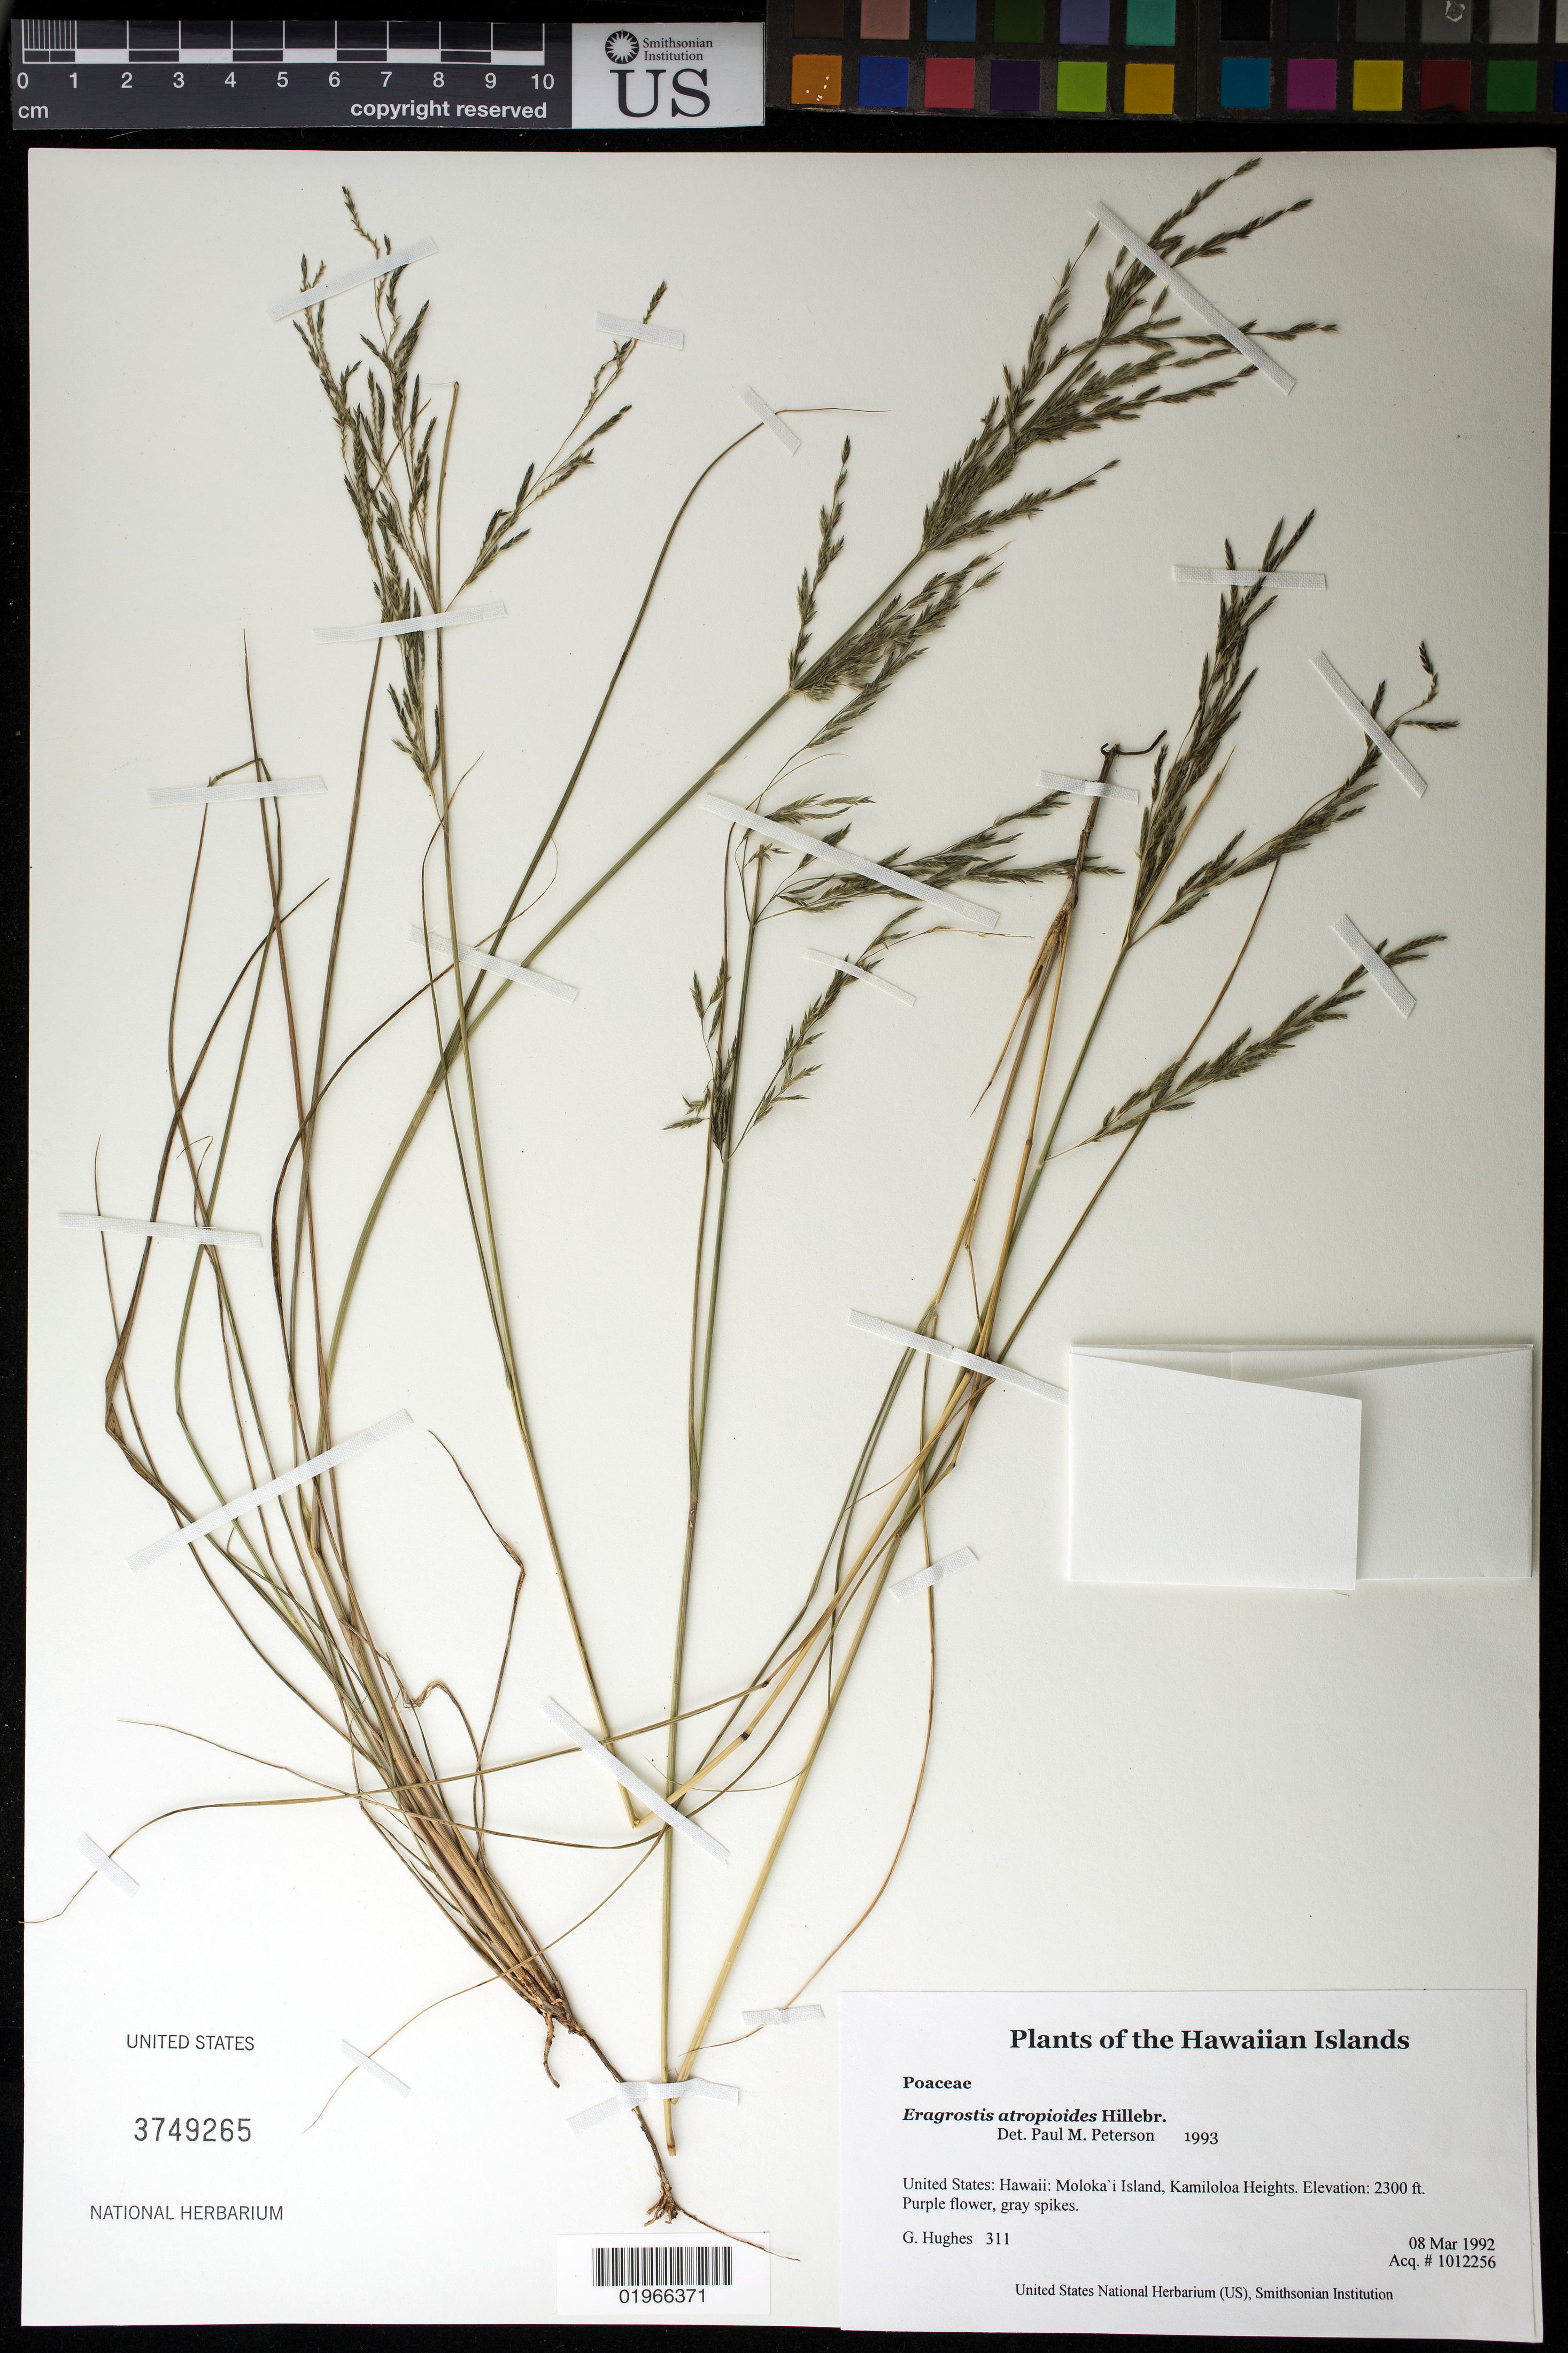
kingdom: Plantae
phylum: Tracheophyta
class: Liliopsida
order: Poales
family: Poaceae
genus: Eragrostis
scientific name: Eragrostis deflexa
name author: Hitchc.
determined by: Faccenda, K.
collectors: G. Hughes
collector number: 311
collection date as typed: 3-8-92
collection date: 1992-03-08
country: United States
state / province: Hawaii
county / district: Maui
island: Moloka'i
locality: Kamiloloa Heights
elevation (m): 701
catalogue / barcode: US 3749265